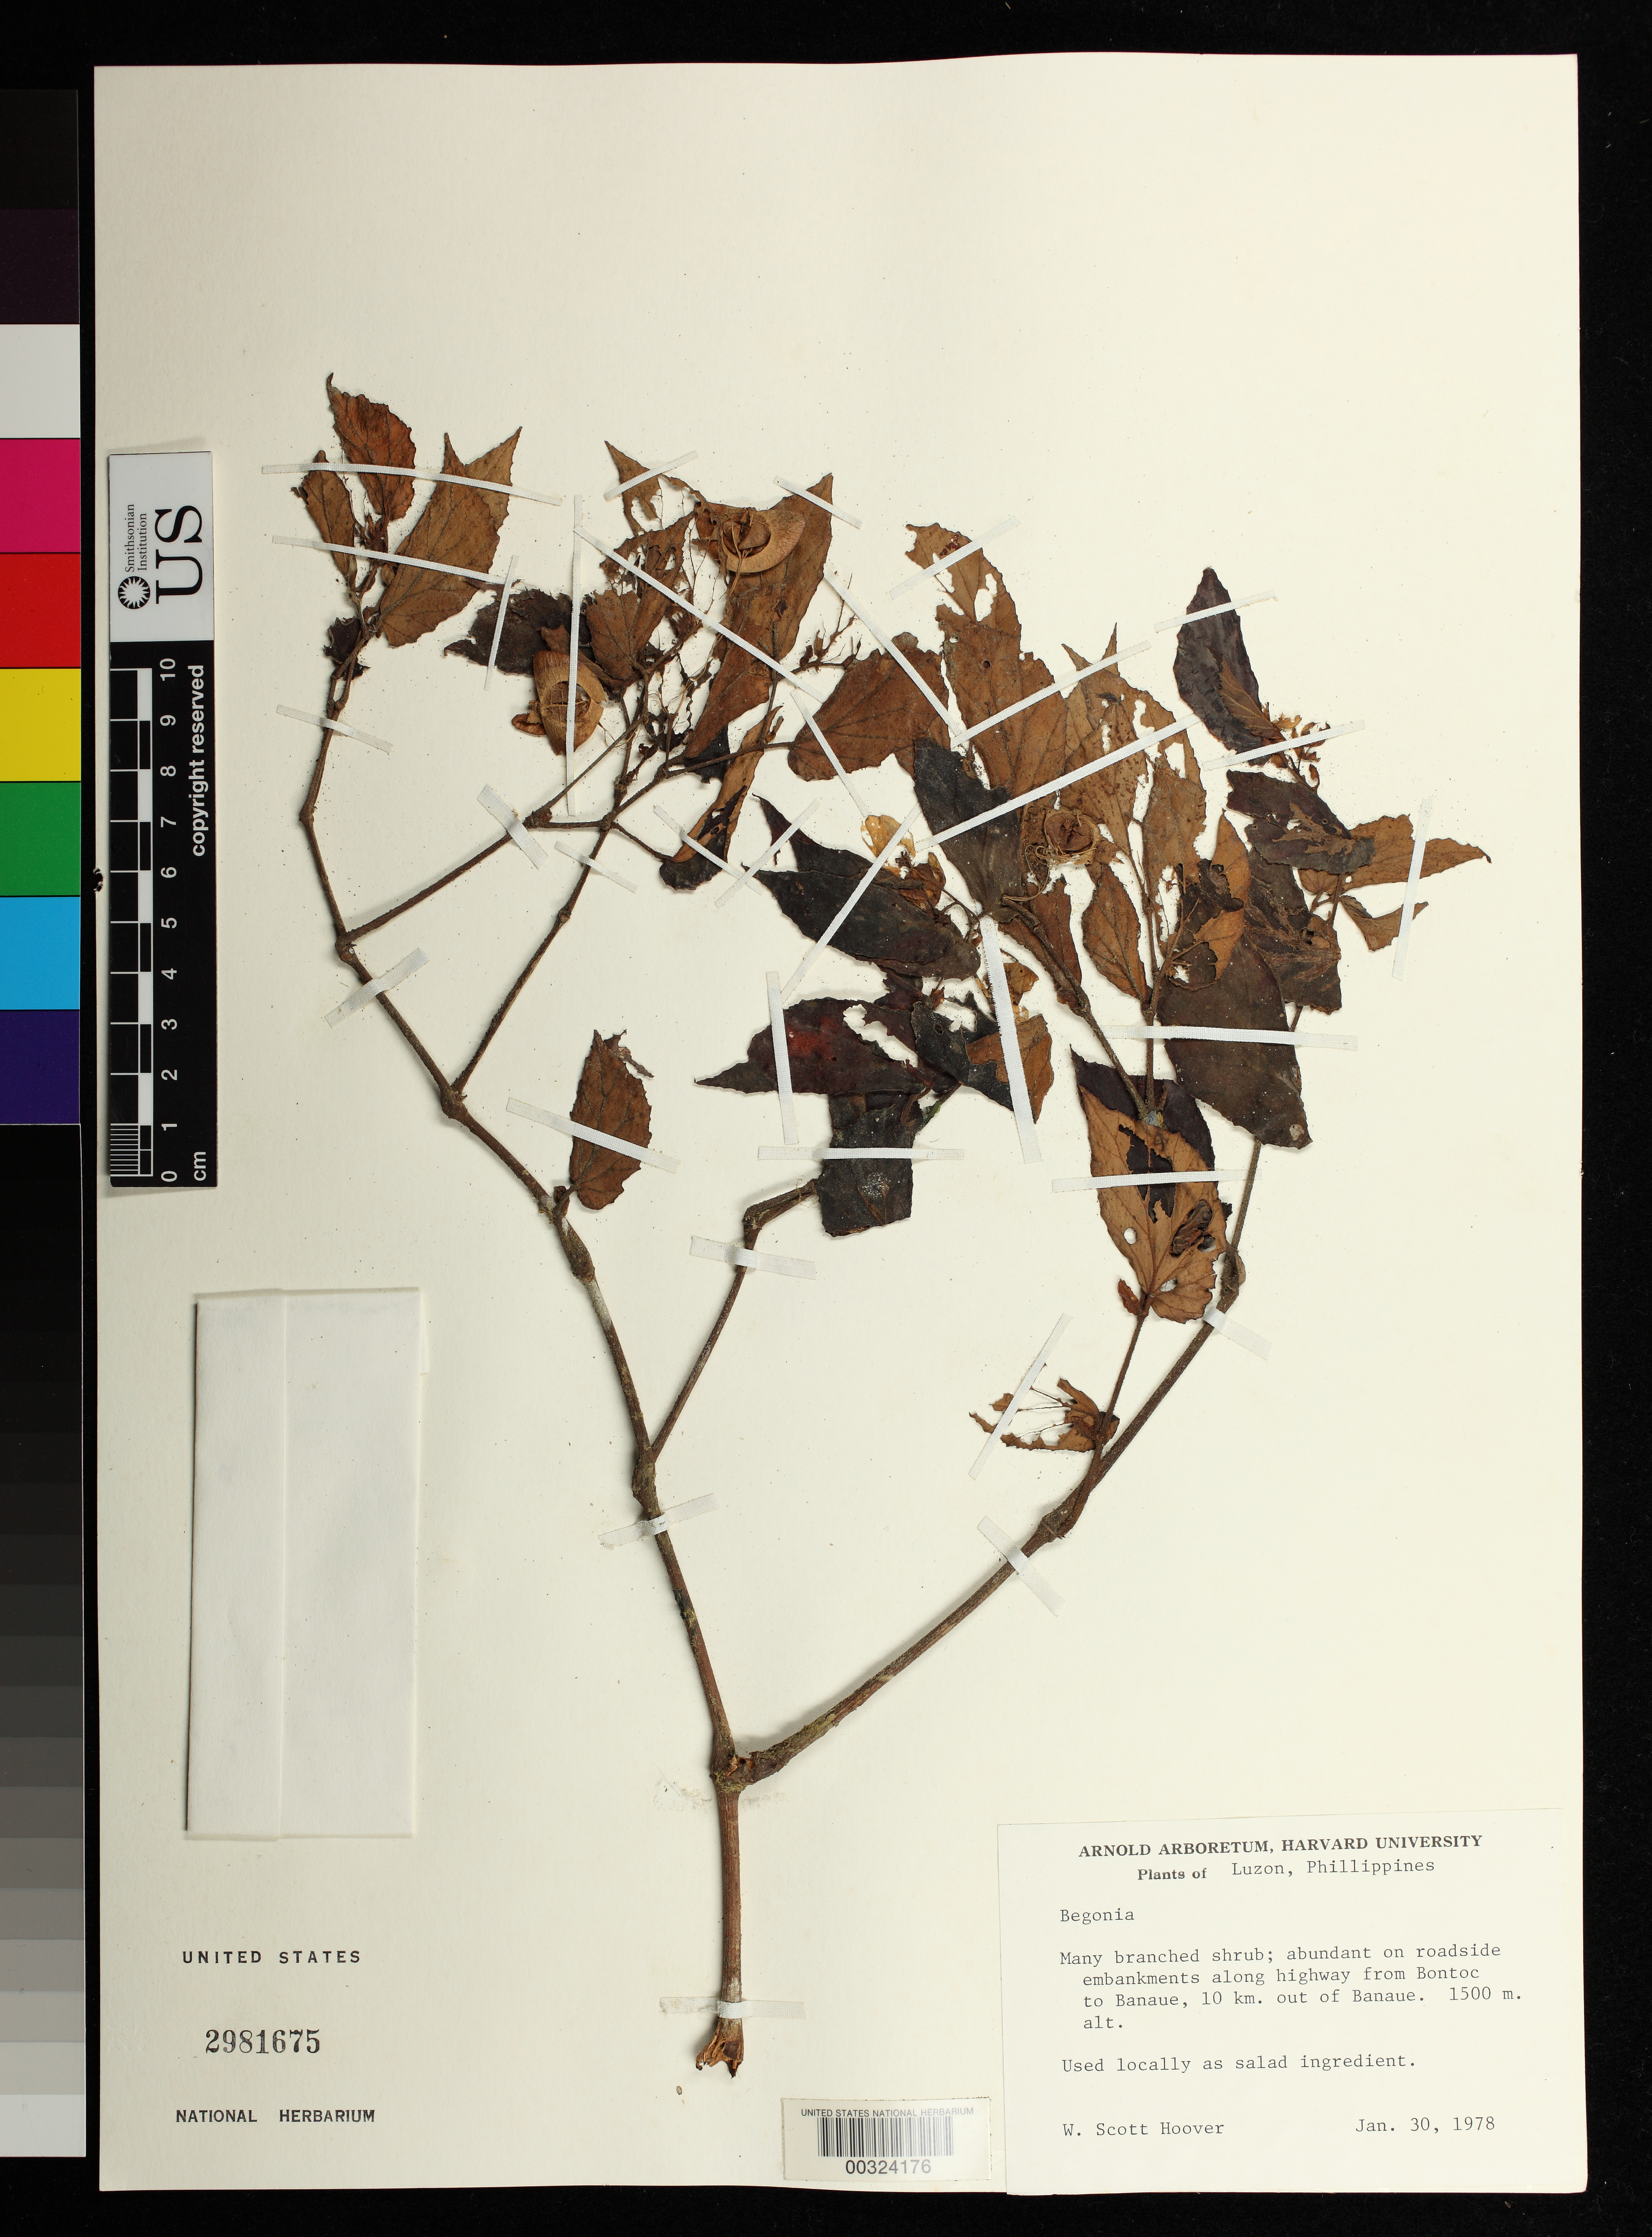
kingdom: Plantae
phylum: Tracheophyta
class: Magnoliopsida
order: Cucurbitales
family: Begoniaceae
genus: Begonia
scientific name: Begonia sp.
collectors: W. S. Hoover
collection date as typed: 30 Jan 1978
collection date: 1978-01-30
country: Philippines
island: Luzon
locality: Roadside embarkments along highway from bontoc to banaue, 10 km out of banaue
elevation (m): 1500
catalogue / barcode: US 2981675